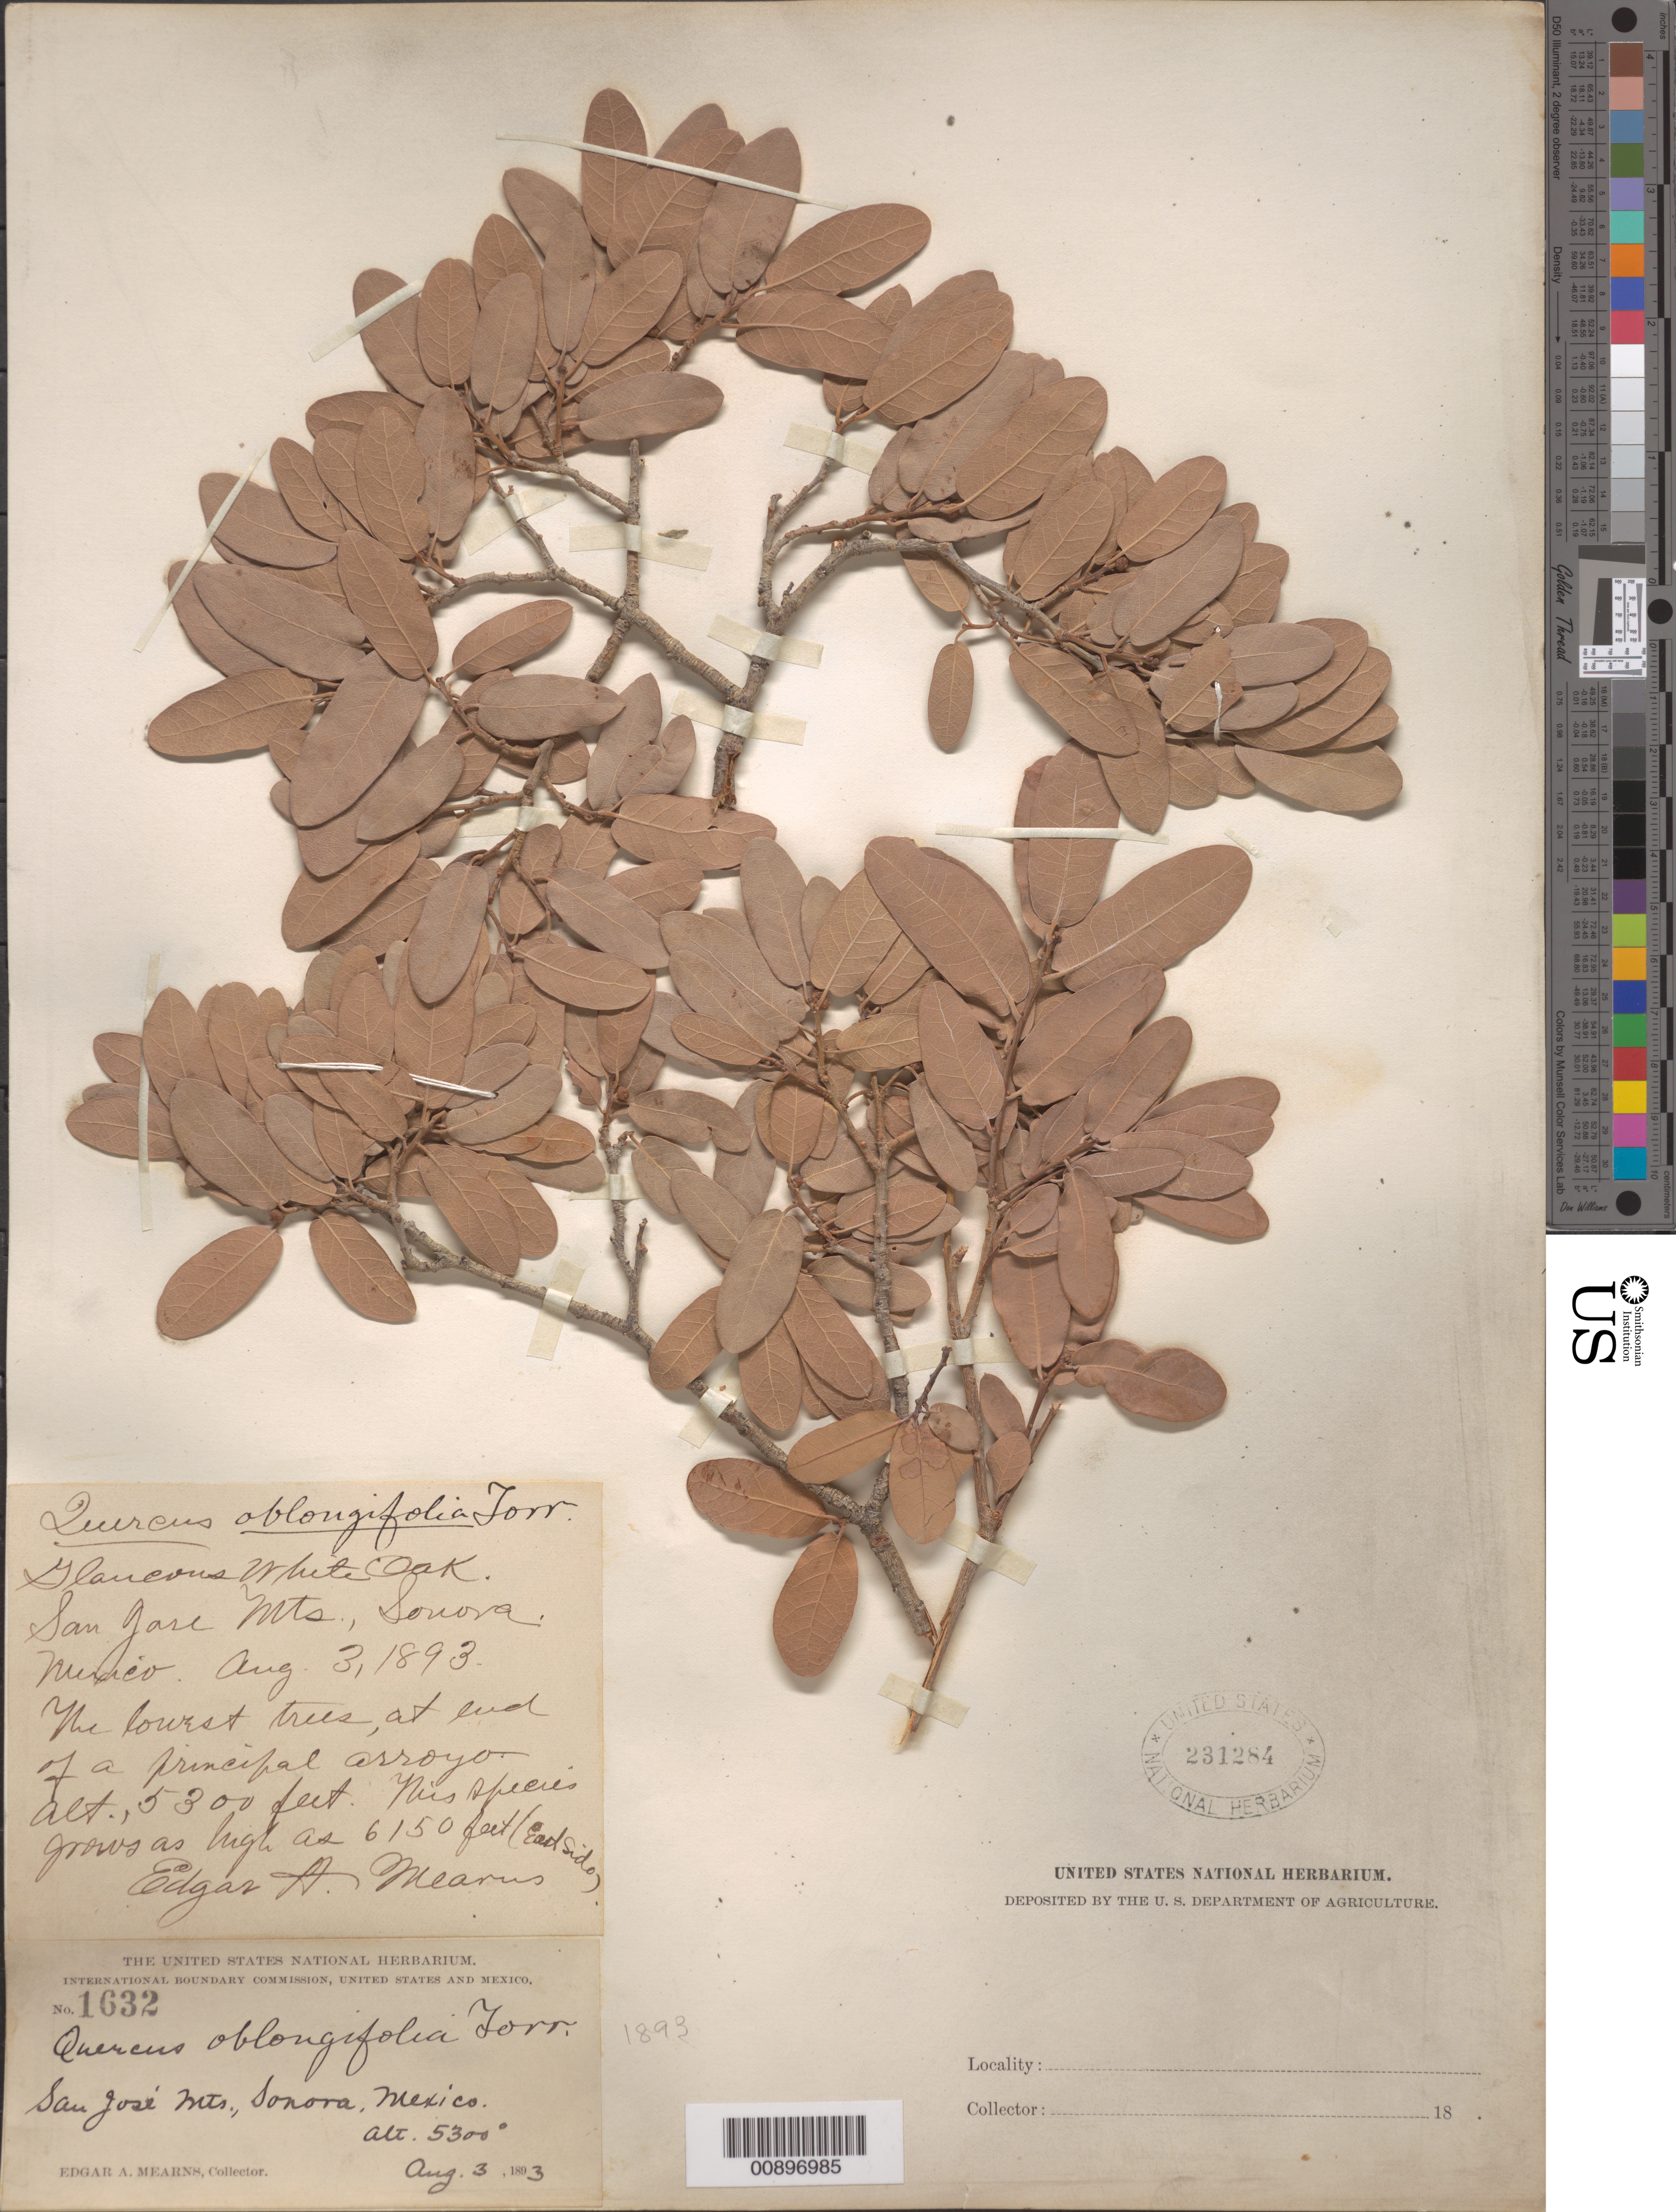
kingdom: Plantae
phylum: Tracheophyta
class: Magnoliopsida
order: Fagales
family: Fagaceae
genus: Quercus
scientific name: Quercus oblongifolia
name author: Torr.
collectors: E. A. Mearns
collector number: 1632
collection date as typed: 03 Aug 1893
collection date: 1893-08-03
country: Mexico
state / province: Sonora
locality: San José Mts., Sonora.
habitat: At end of a principal arroyo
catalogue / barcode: US 231284